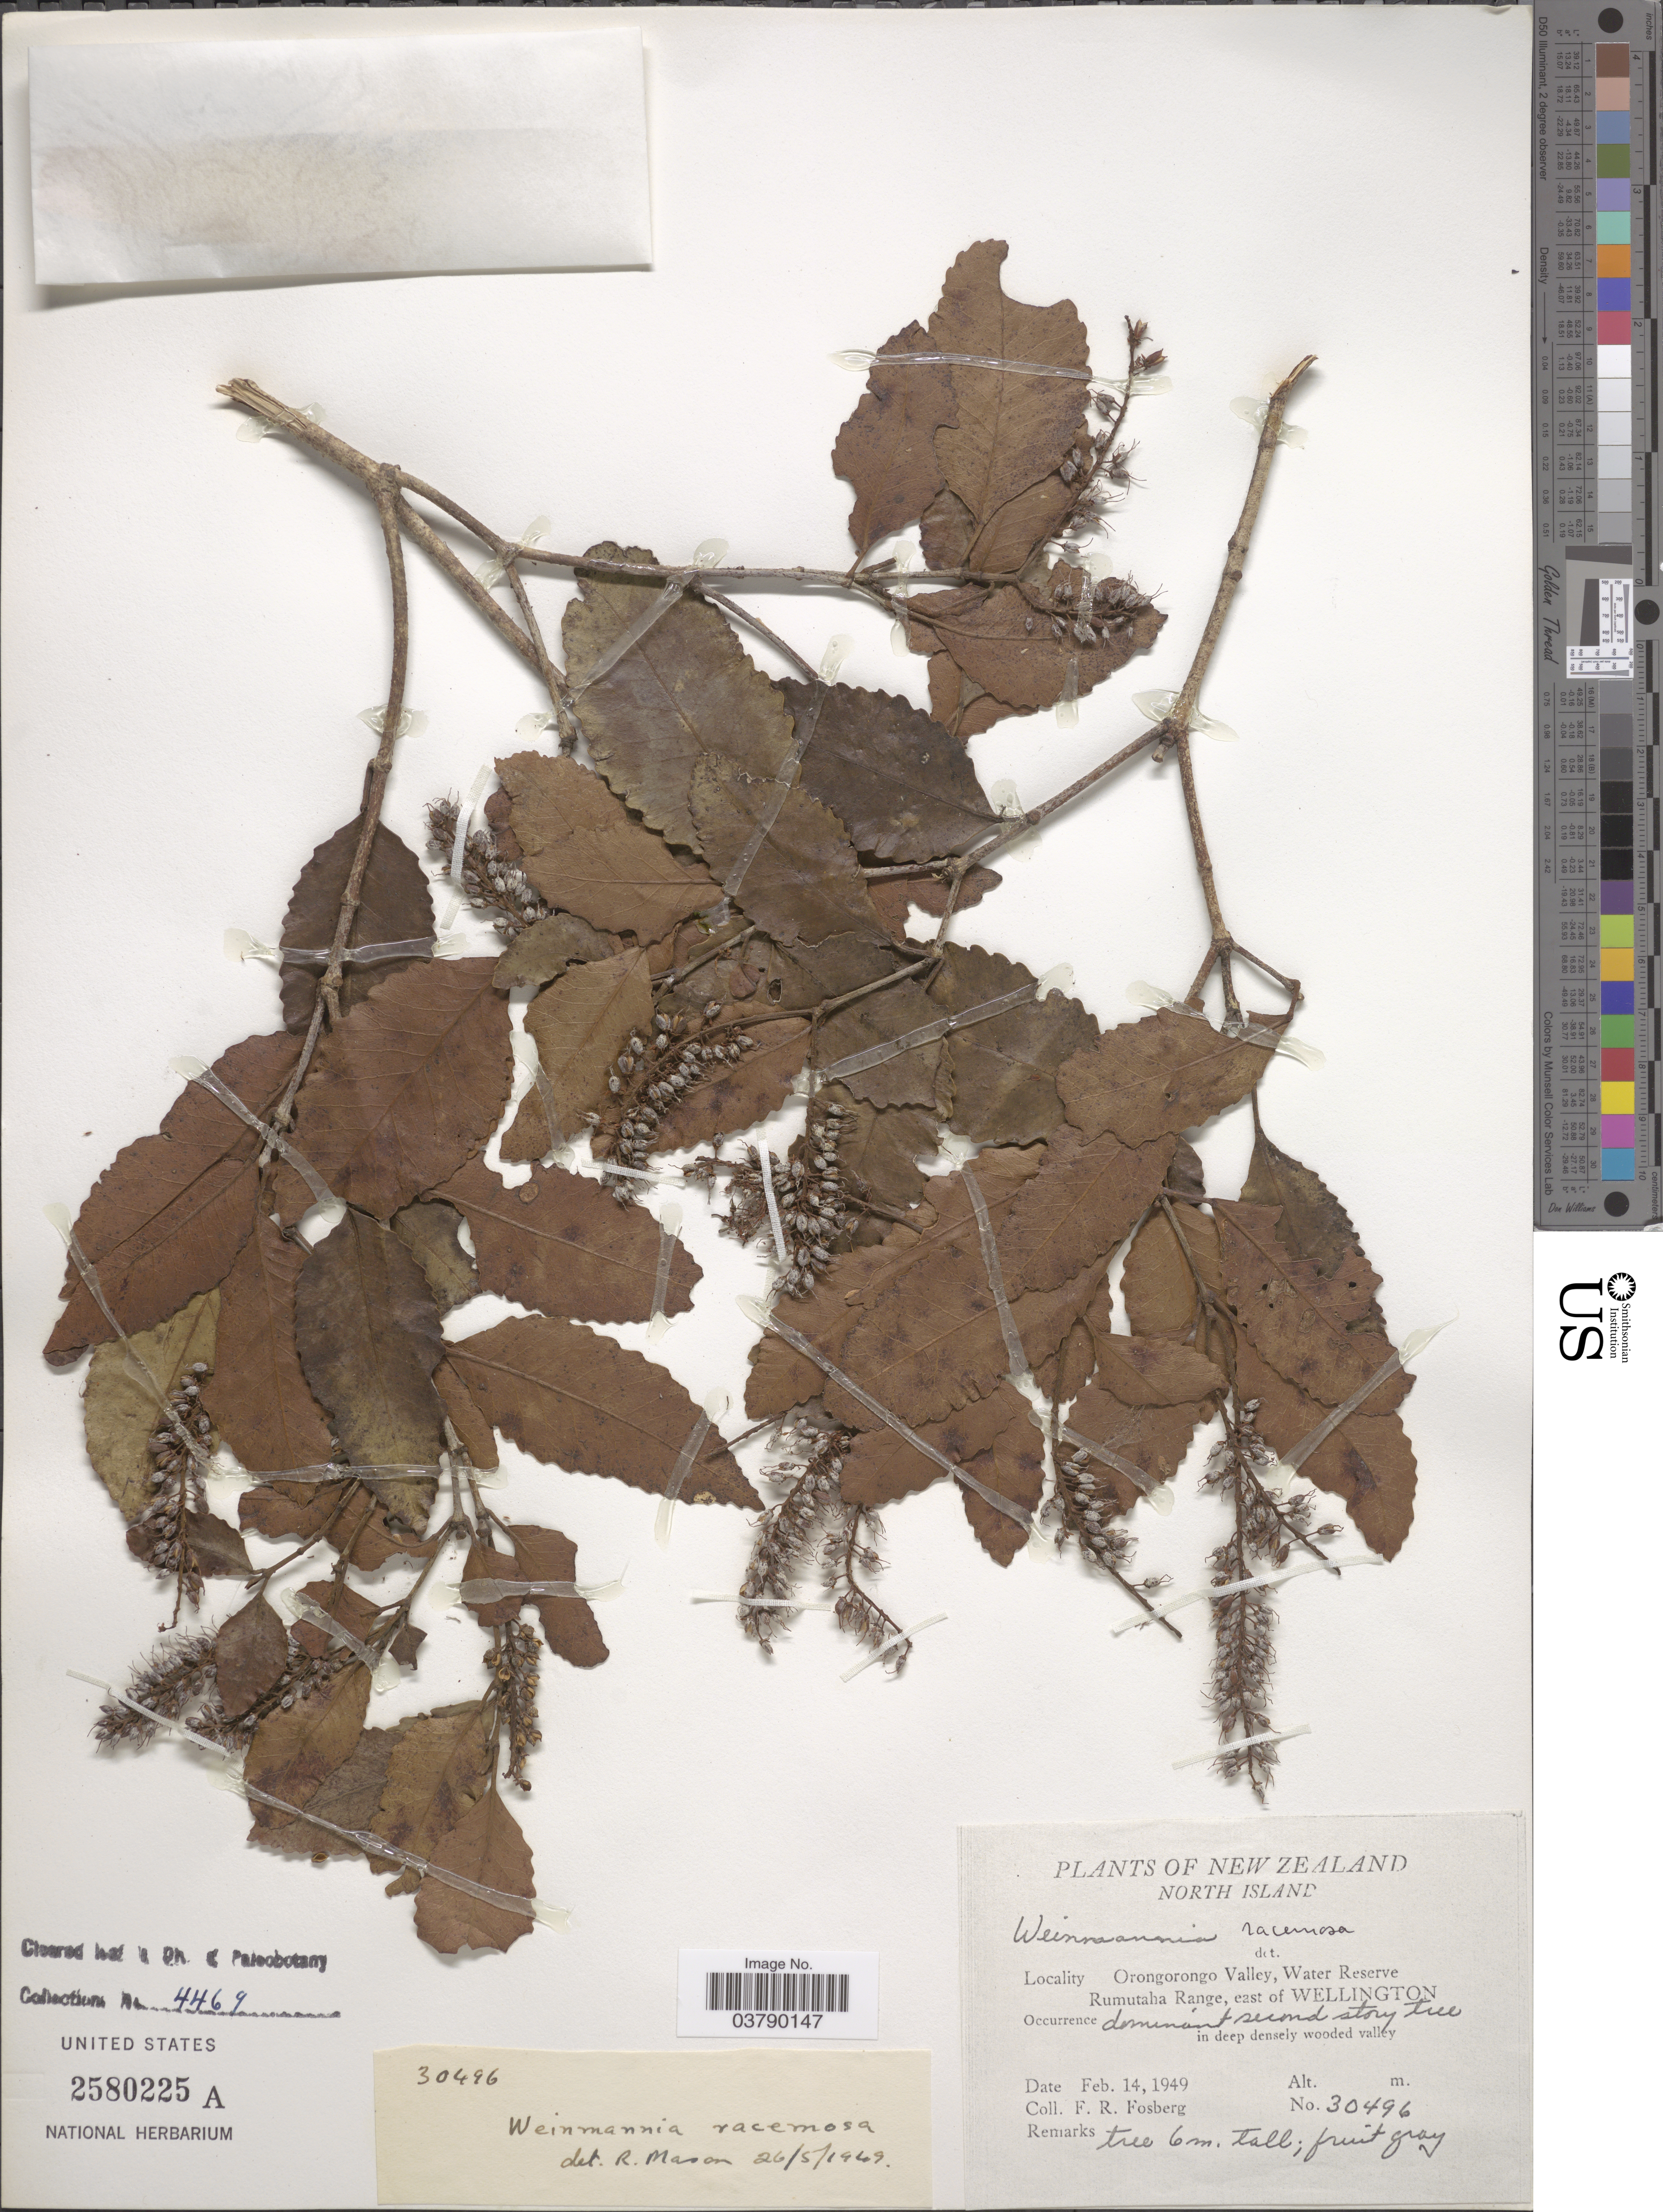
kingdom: Plantae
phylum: Tracheophyta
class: Magnoliopsida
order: Oxalidales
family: Cunoniaceae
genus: Pterophylla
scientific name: Pterophylla racemosa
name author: (L. f.) Pillon & H.C. Hopkins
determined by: Strong, Mark T., (BOT), Smithsonian Institution - National Museum of Natural History (UNITED STATES)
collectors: F. R. Fosberg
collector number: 30496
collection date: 1949-02-14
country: New Zealand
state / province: Wellington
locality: North Island. Orongorongo Valley, Water Reserve Rumutaha Range, east of Wellington.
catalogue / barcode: US 2580225A